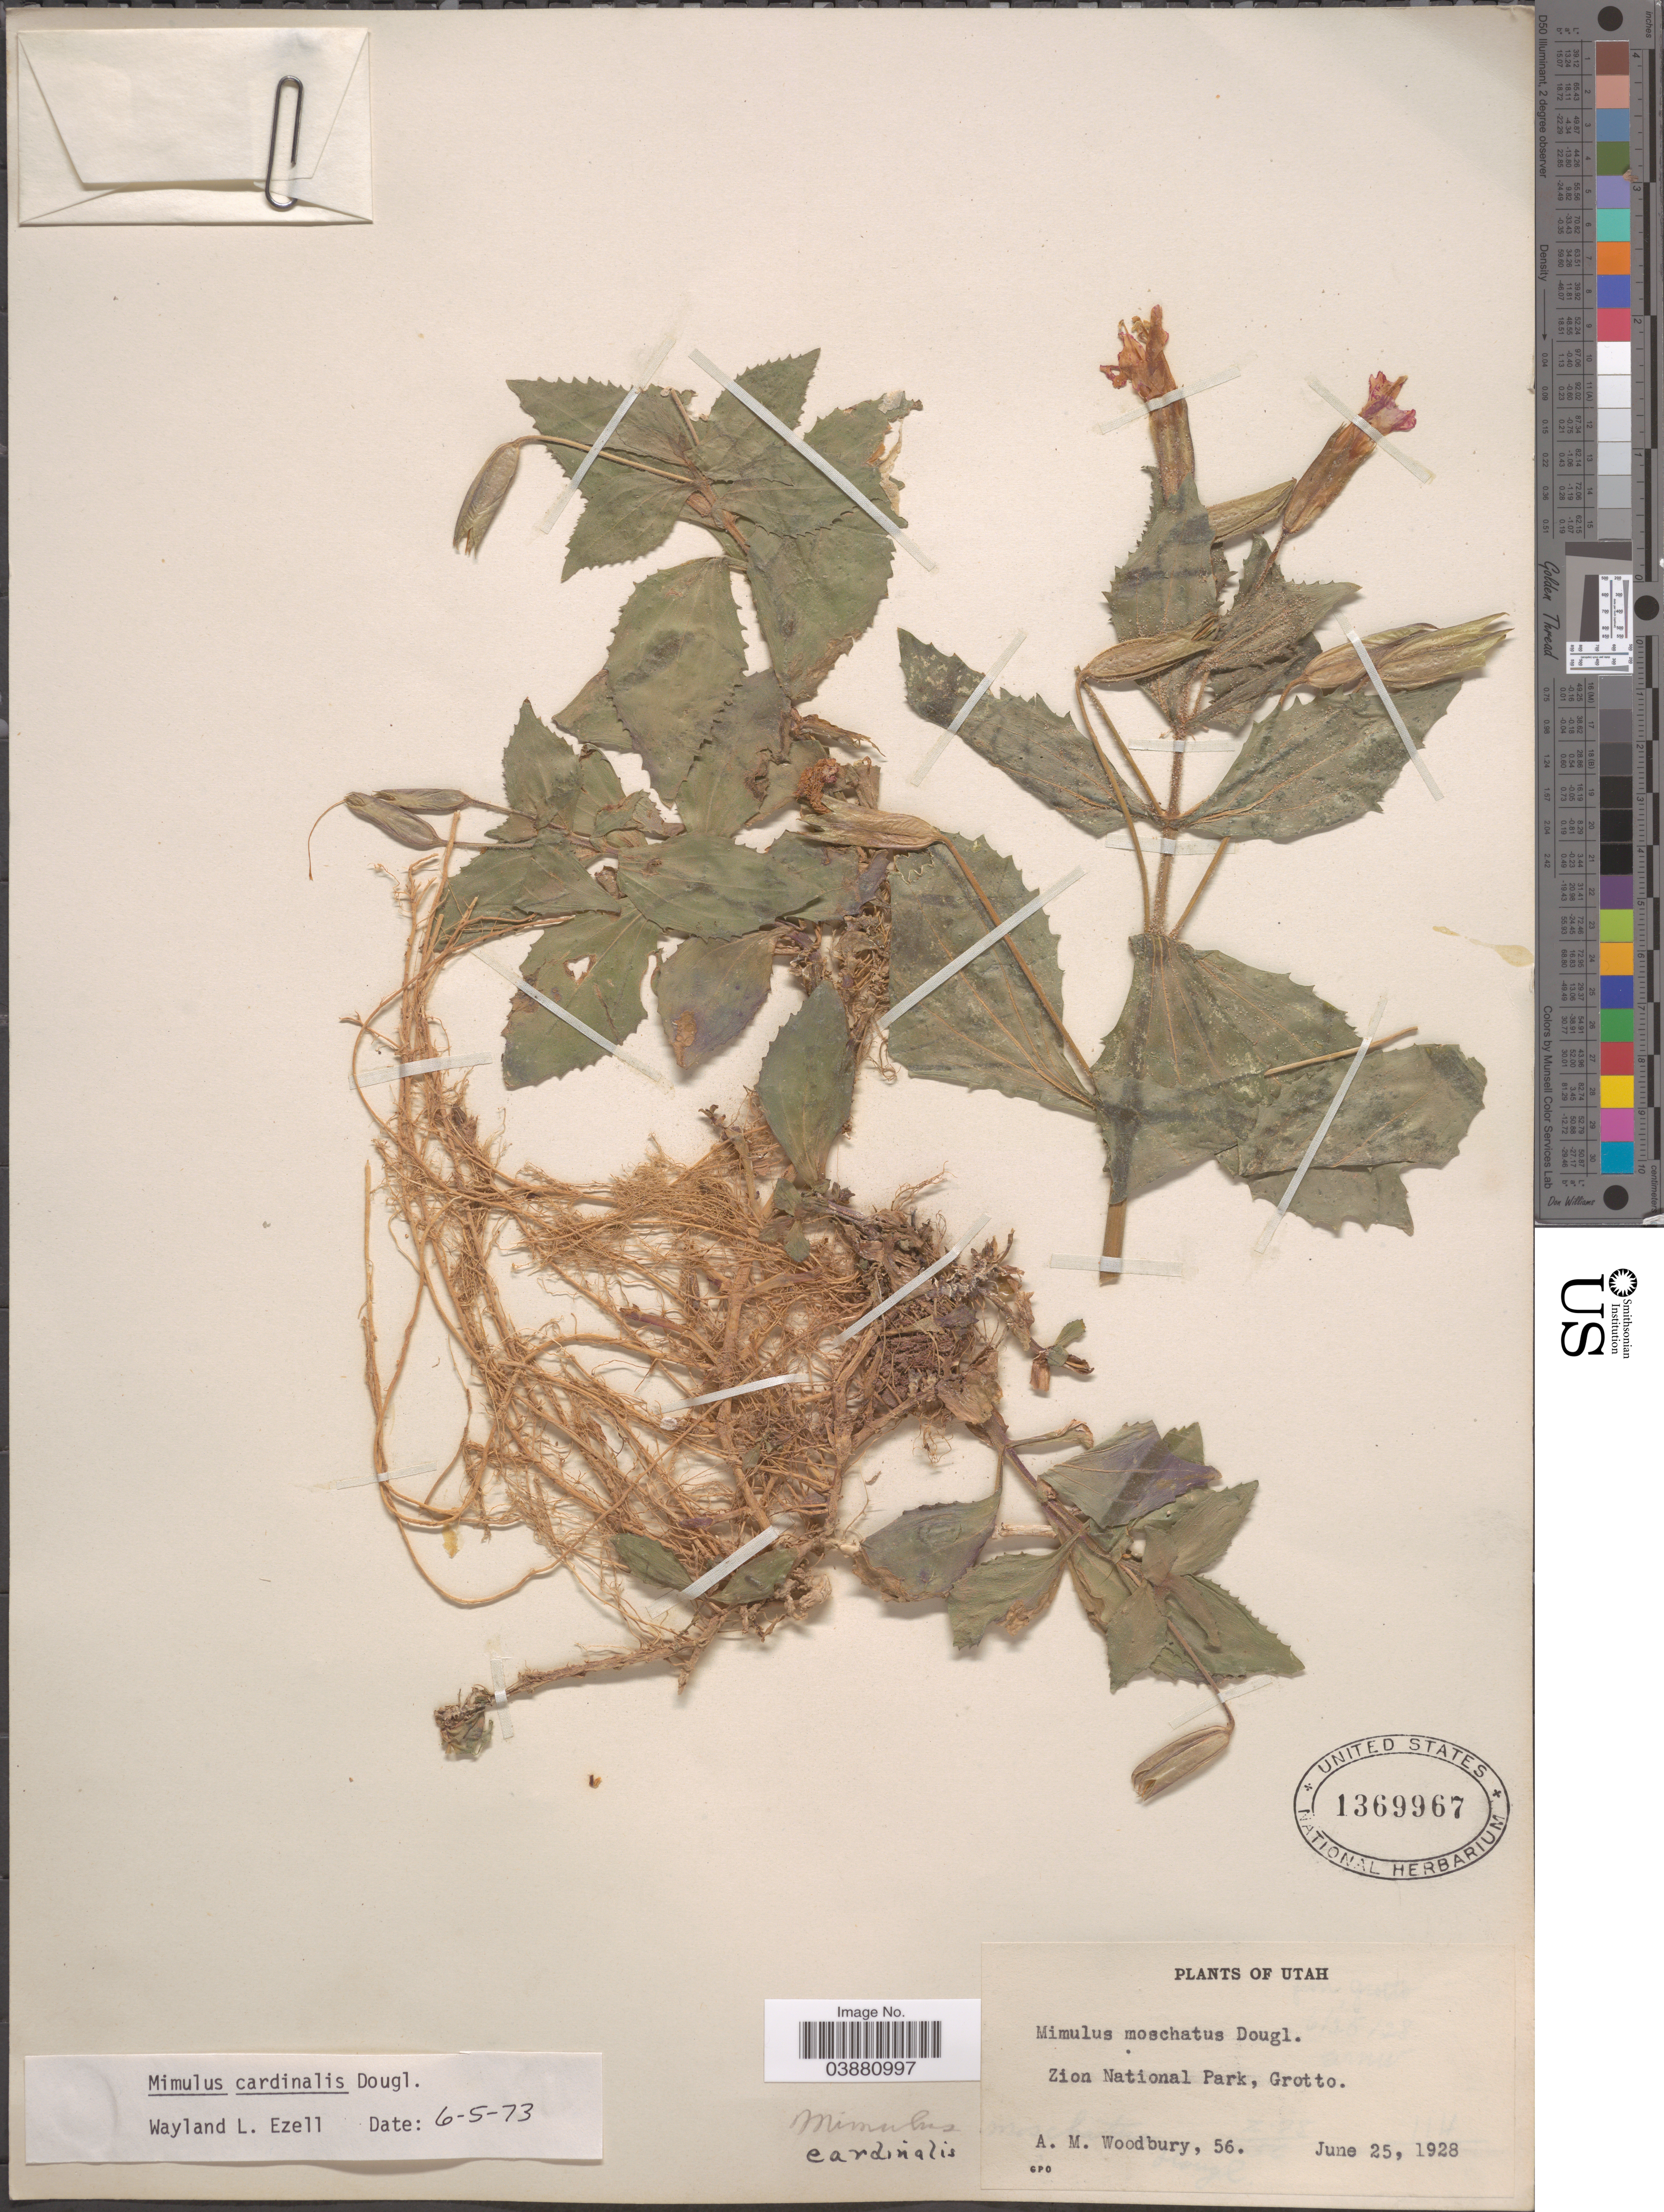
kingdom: Plantae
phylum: Tracheophyta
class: Magnoliopsida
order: Lamiales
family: Phrymaceae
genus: Mimulus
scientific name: Mimulus cardinalis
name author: Douglas ex Benth.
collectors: A. M. Woodbury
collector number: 56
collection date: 1928-06-25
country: United States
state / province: Utah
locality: Zion National Park, Grotto.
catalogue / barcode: US 1369967